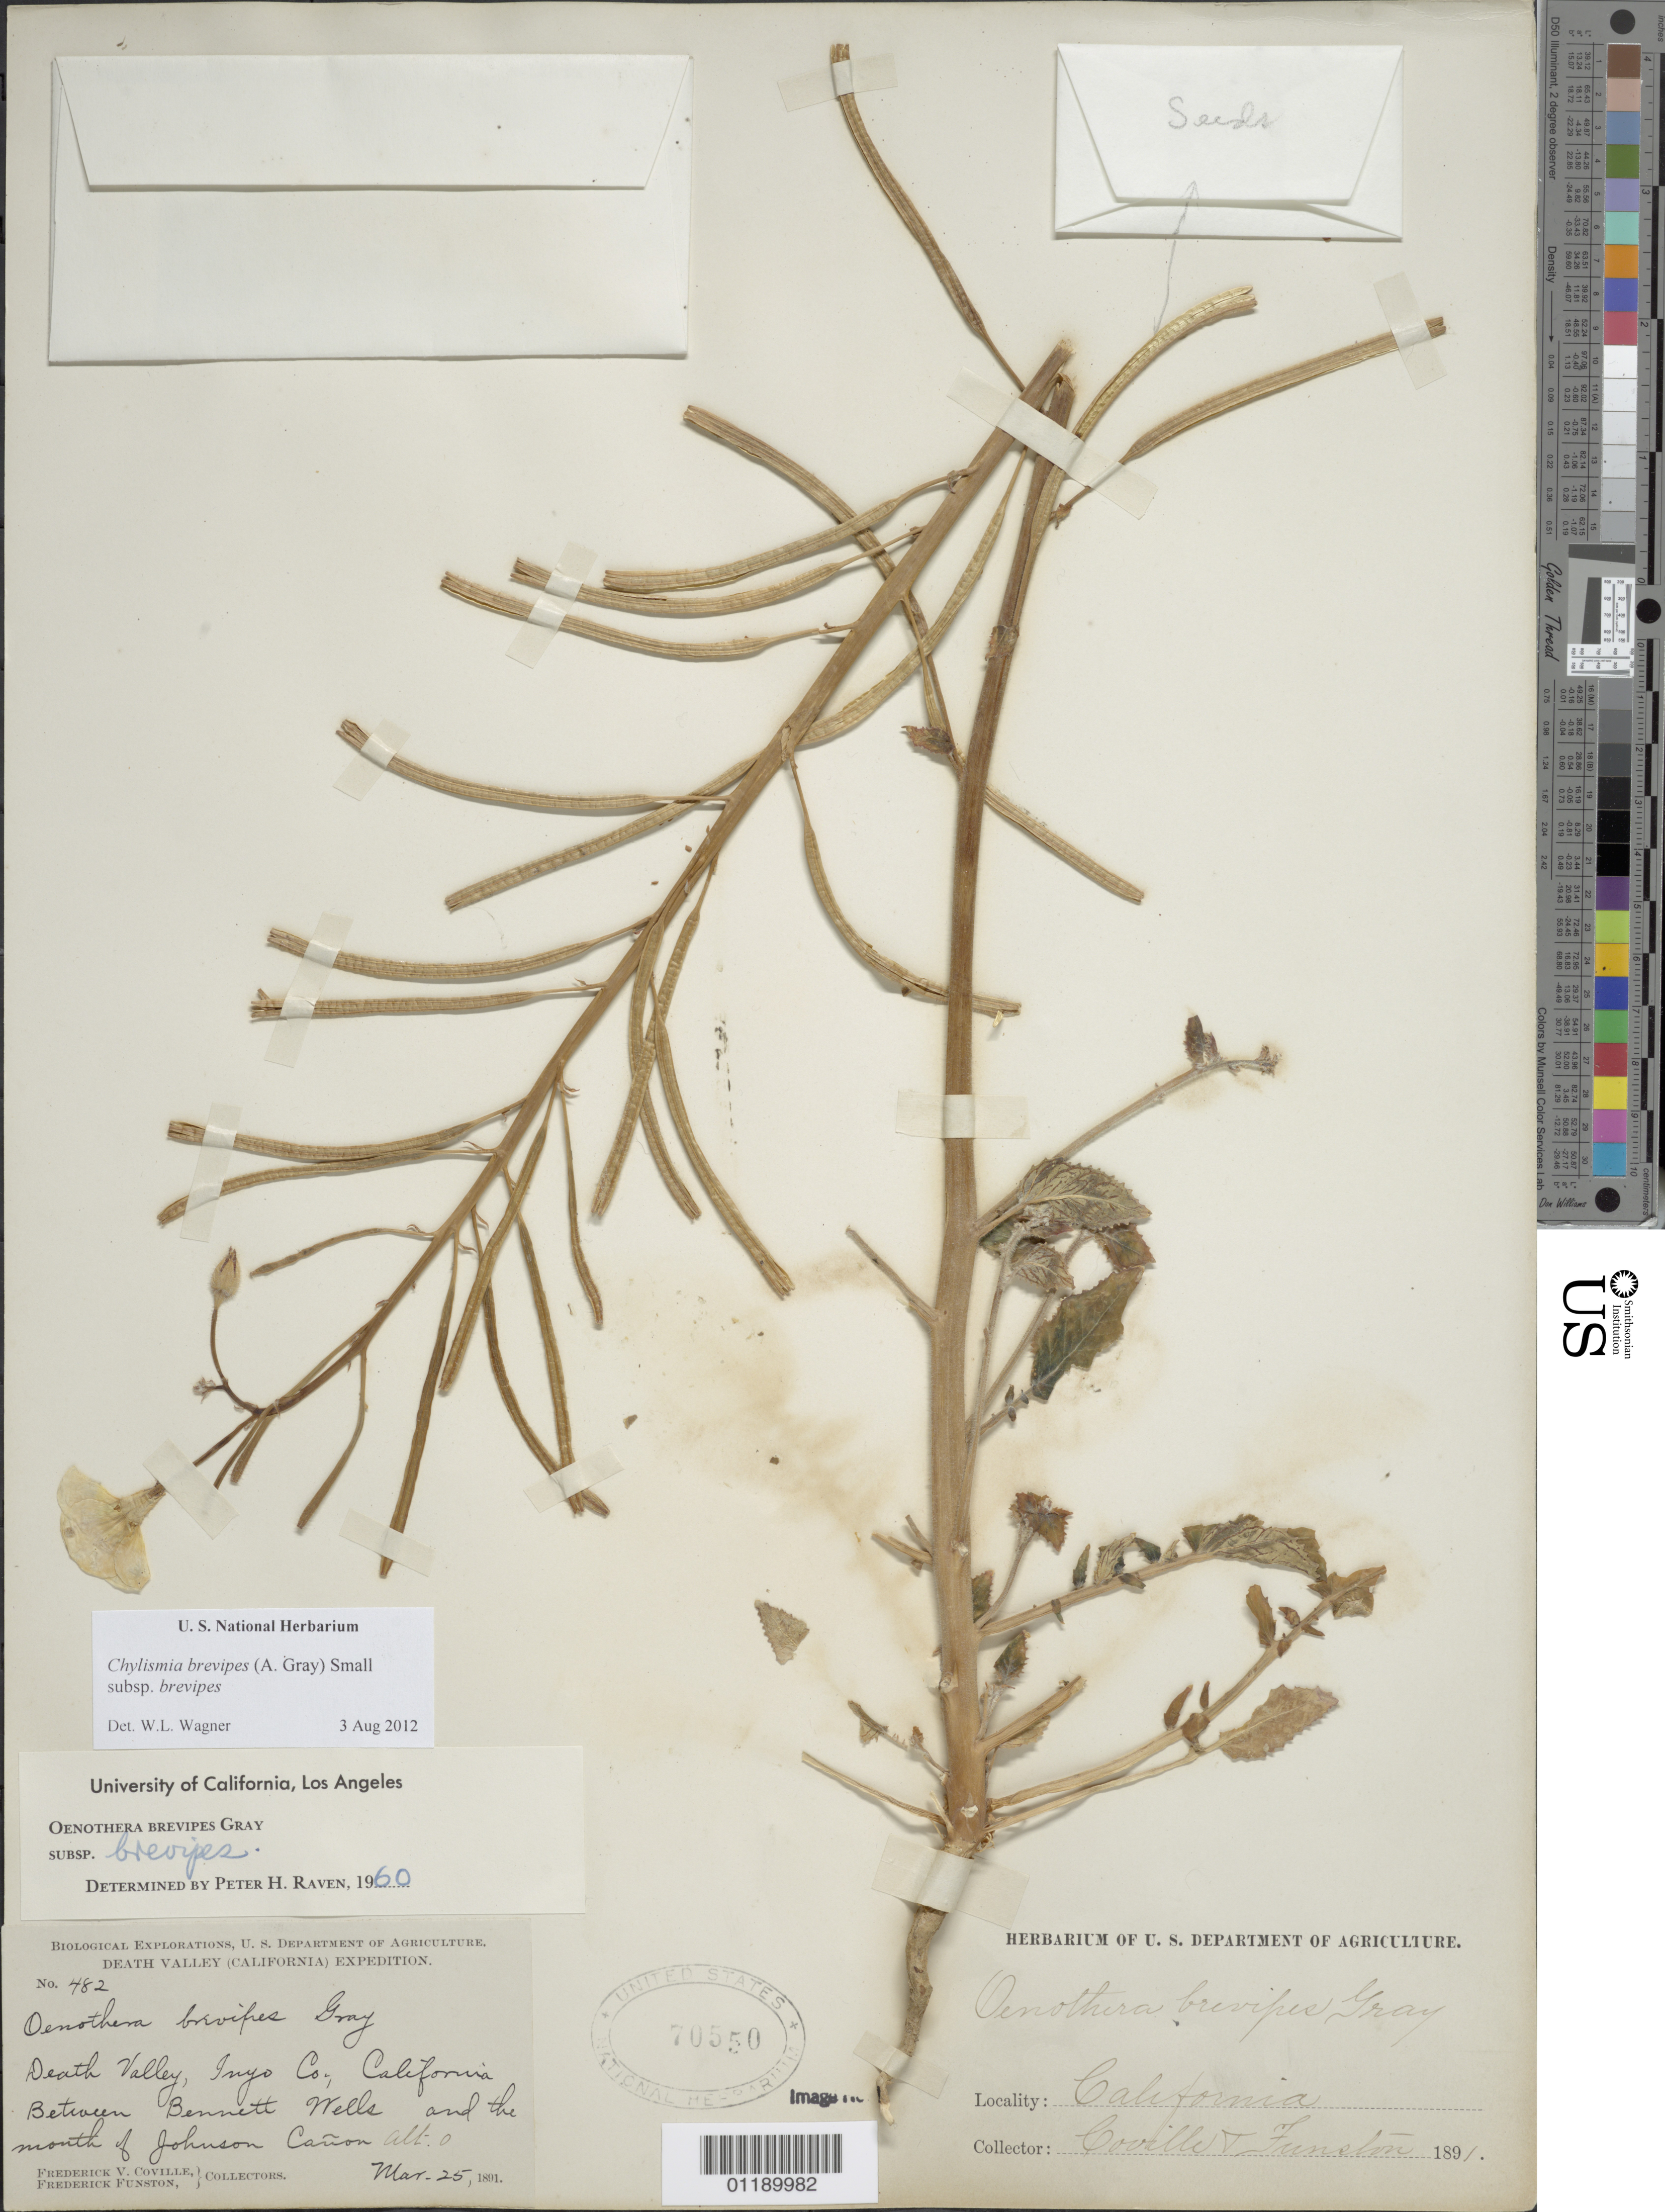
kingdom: Plantae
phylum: Tracheophyta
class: Magnoliopsida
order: Myrtales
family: Onagraceae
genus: Chylismia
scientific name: Chylismia brevipes subsp. brevipes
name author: (A. Gray) Small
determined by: Wagner, W. L., (BOT), Smithsonian Institution - National Museum of Natural History (UNITED STATES)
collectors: F. V. Coville & F. Funston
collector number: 482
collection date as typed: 25 Mar 1891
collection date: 1891-03-25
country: United States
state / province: California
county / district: Inyo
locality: Death Valley, between Bennett Wells and Johnson Canyon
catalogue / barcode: US 70550